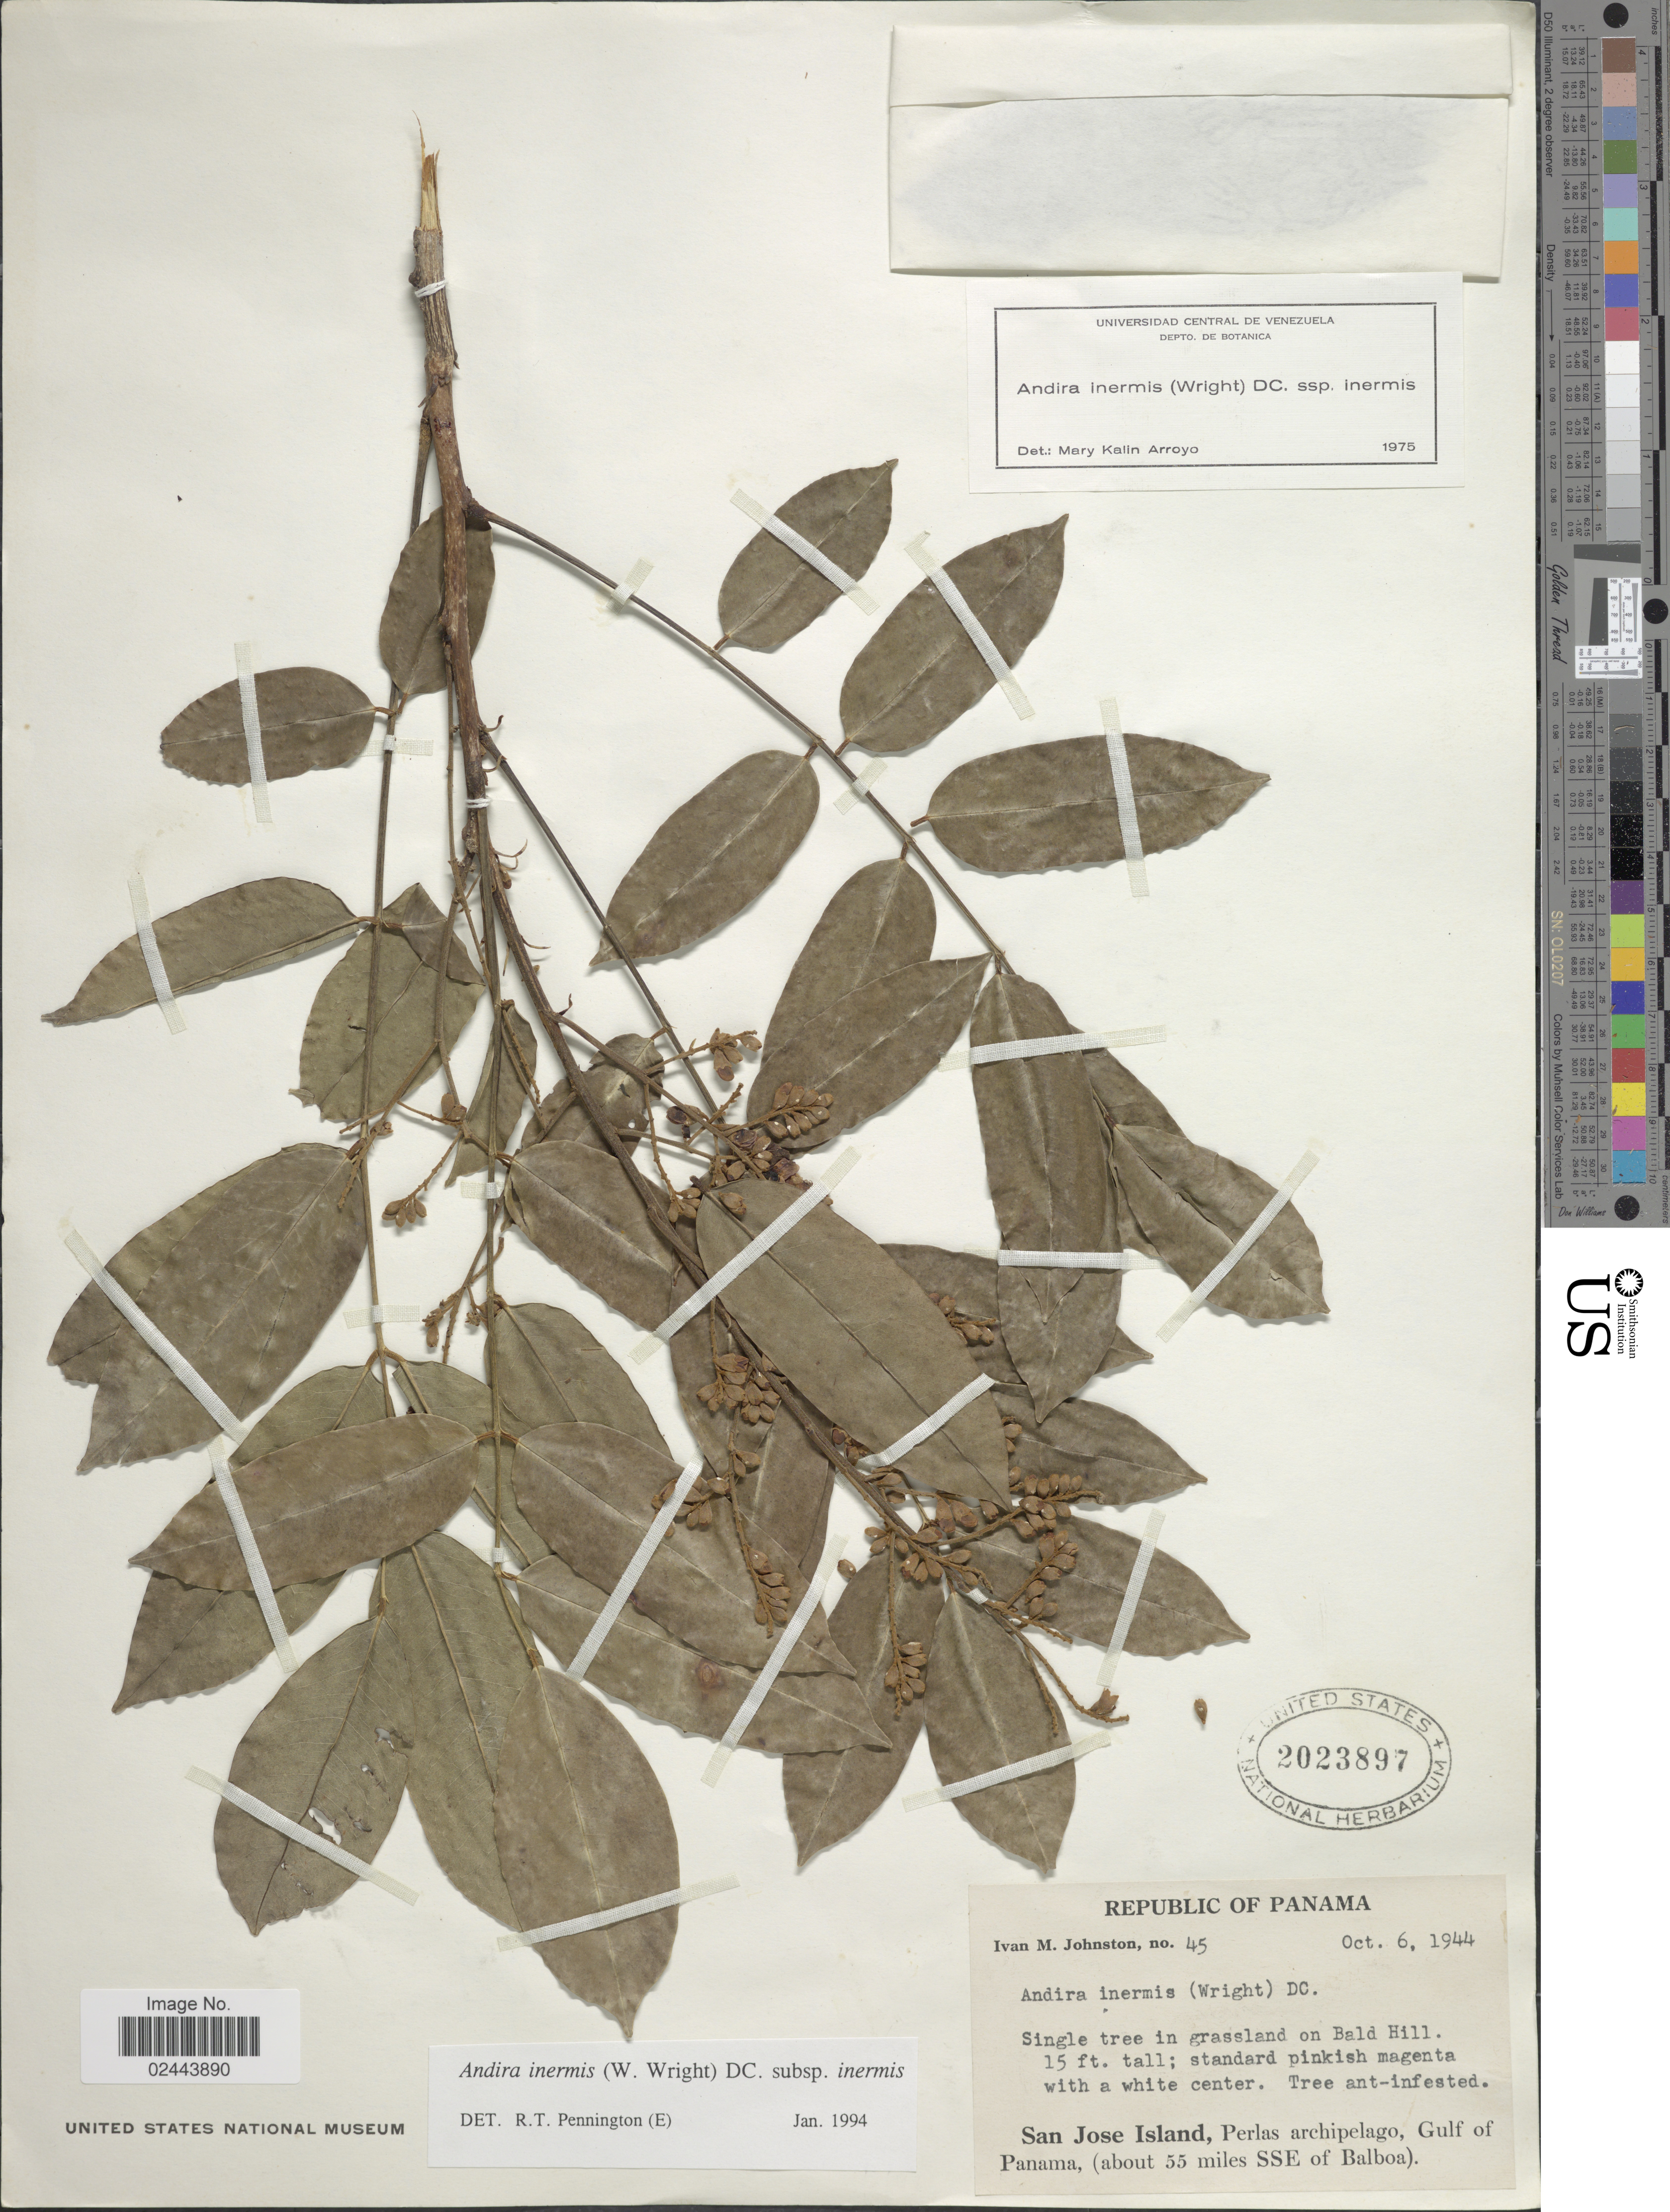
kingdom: Plantae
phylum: Tracheophyta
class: Magnoliopsida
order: Fabales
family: Fabaceae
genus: Andira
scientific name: Andira inermis subsp. inermis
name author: (W. Wright) Kunth ex DC.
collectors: I.M. Johnston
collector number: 45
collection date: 1944-10-06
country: Panama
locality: On Bald Hill, San Jose Island, Perlas archipelago, Gulf of Panama (about 55 miles SSE of Balboa).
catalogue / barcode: US 2023897